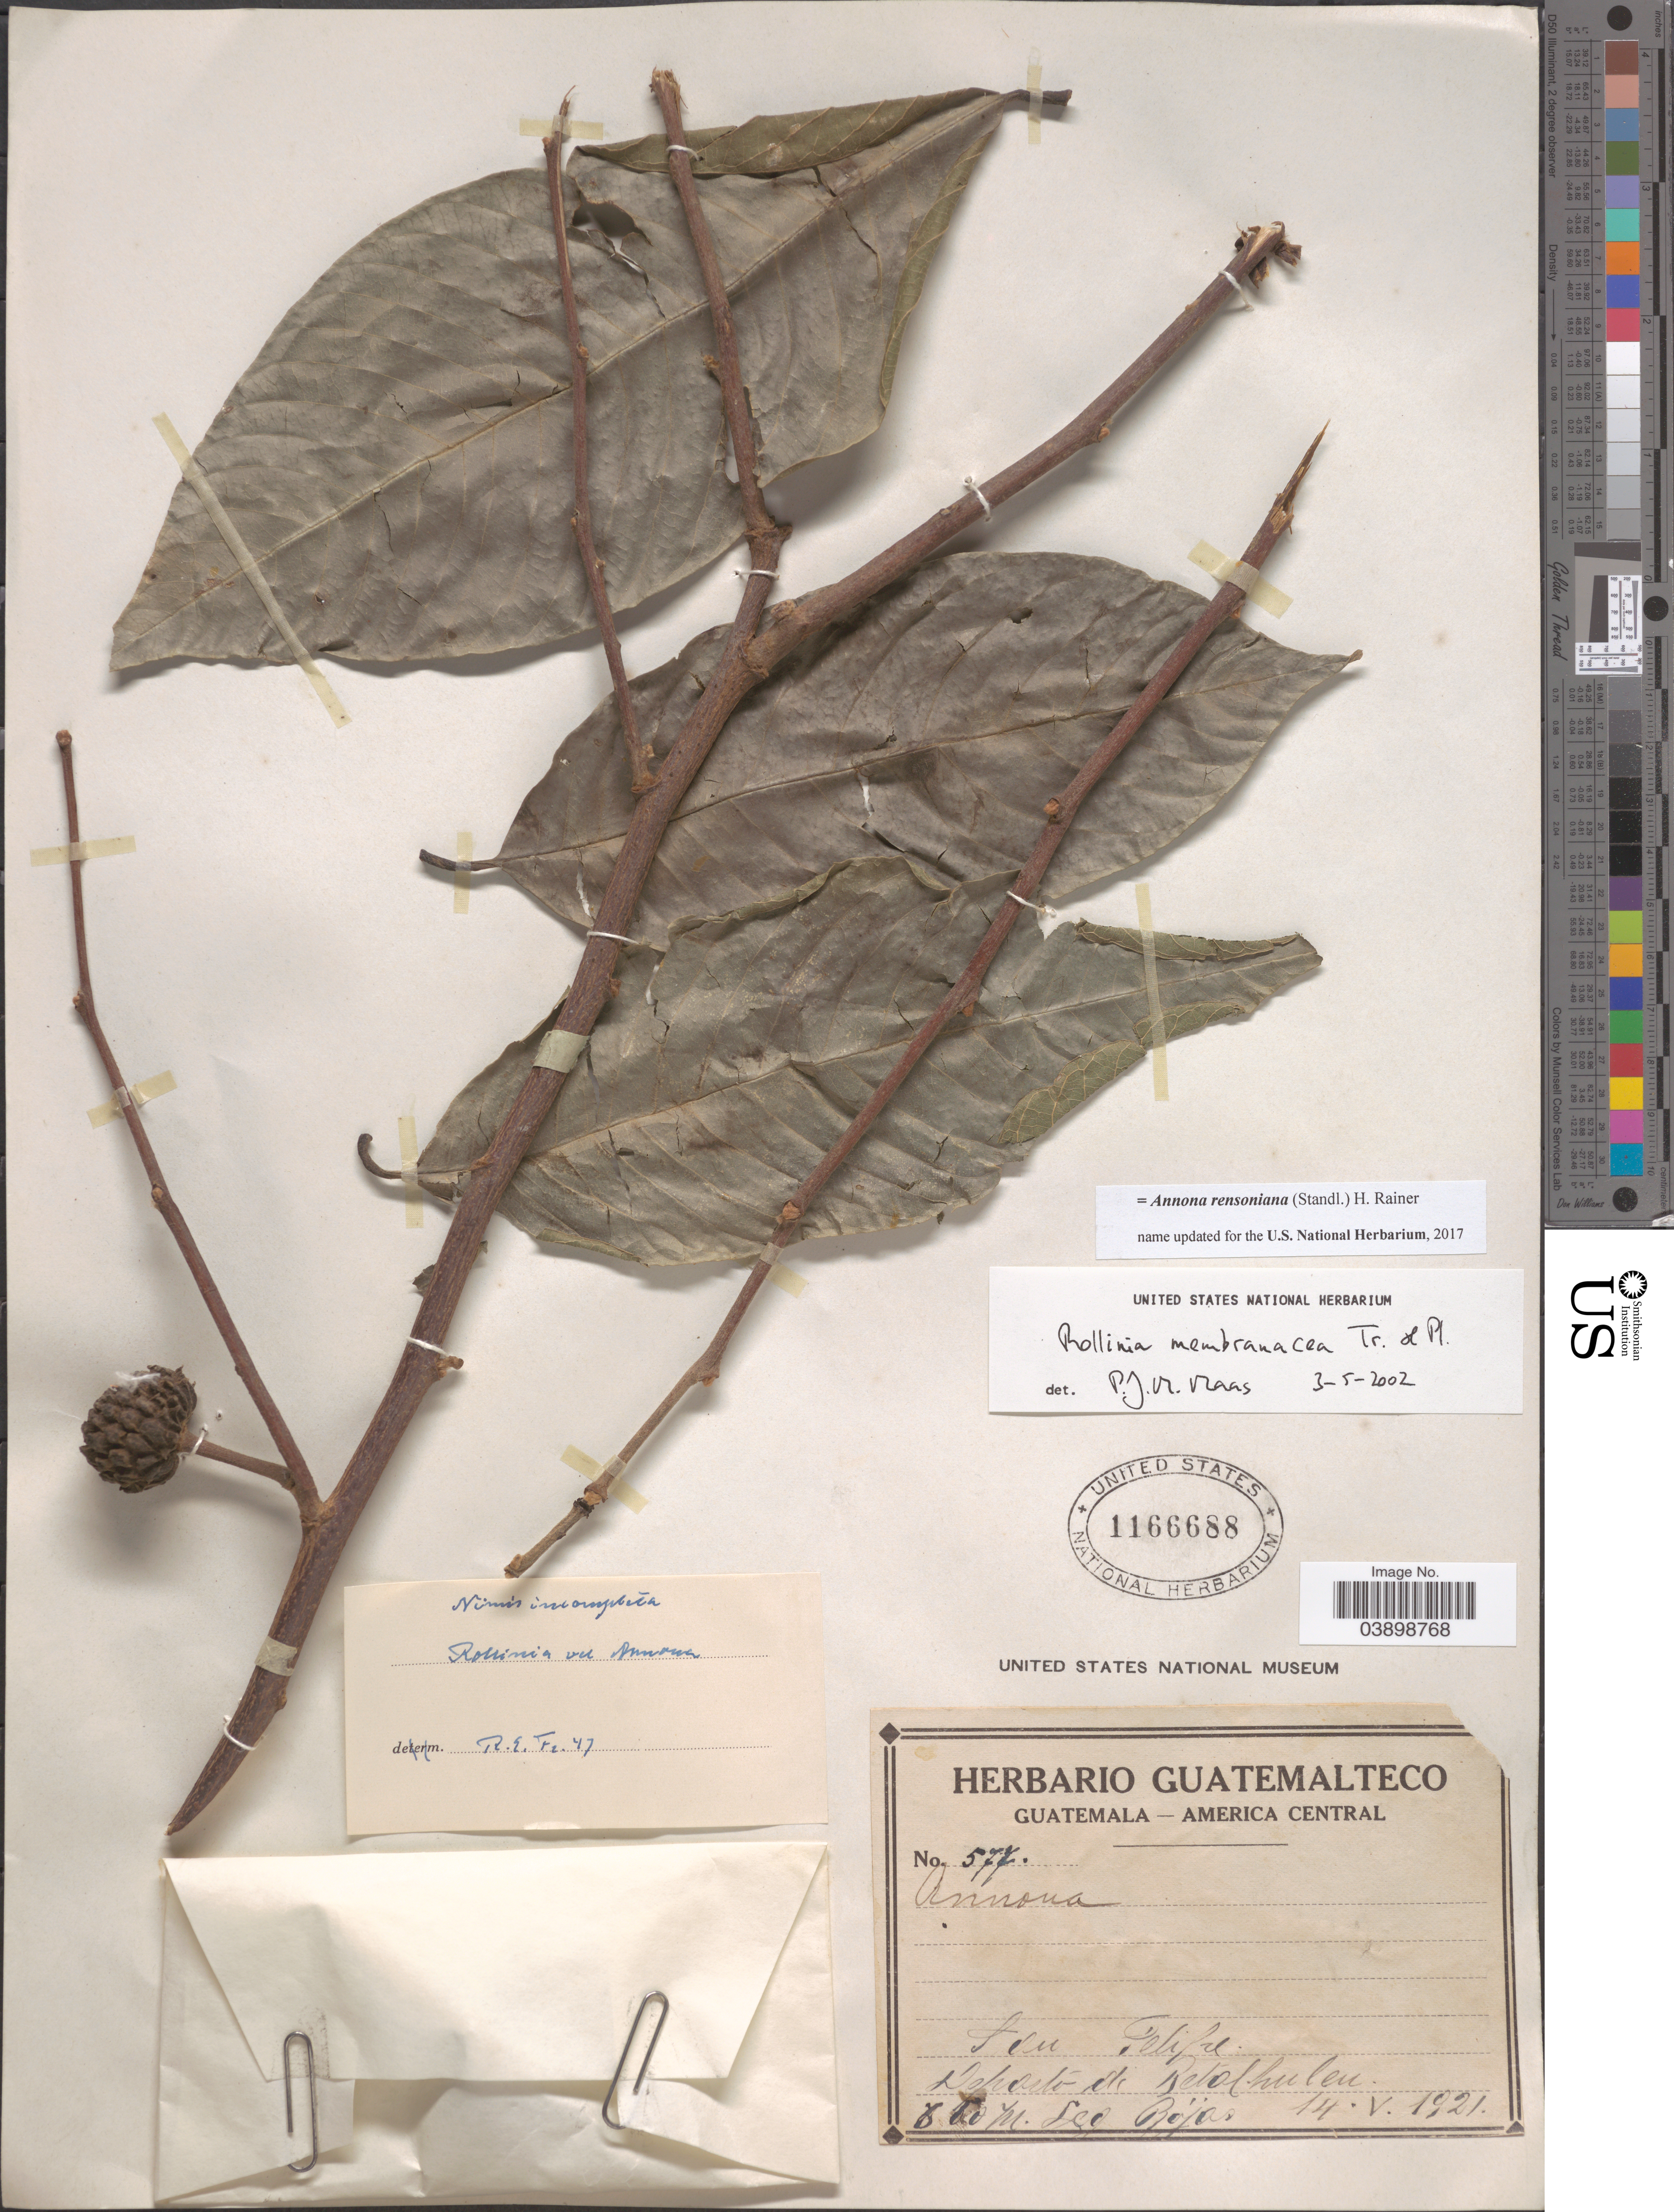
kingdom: Plantae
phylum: Tracheophyta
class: Magnoliopsida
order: Magnoliales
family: Annonaceae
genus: Annona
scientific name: Annona rensoniana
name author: (Standl.) H. Rainer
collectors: Rojas, --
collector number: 577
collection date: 1921-05-14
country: Guatemala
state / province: Retalhuleu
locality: San Felipe. Depart de Retalhuleu.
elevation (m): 660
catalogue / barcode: US 1166688